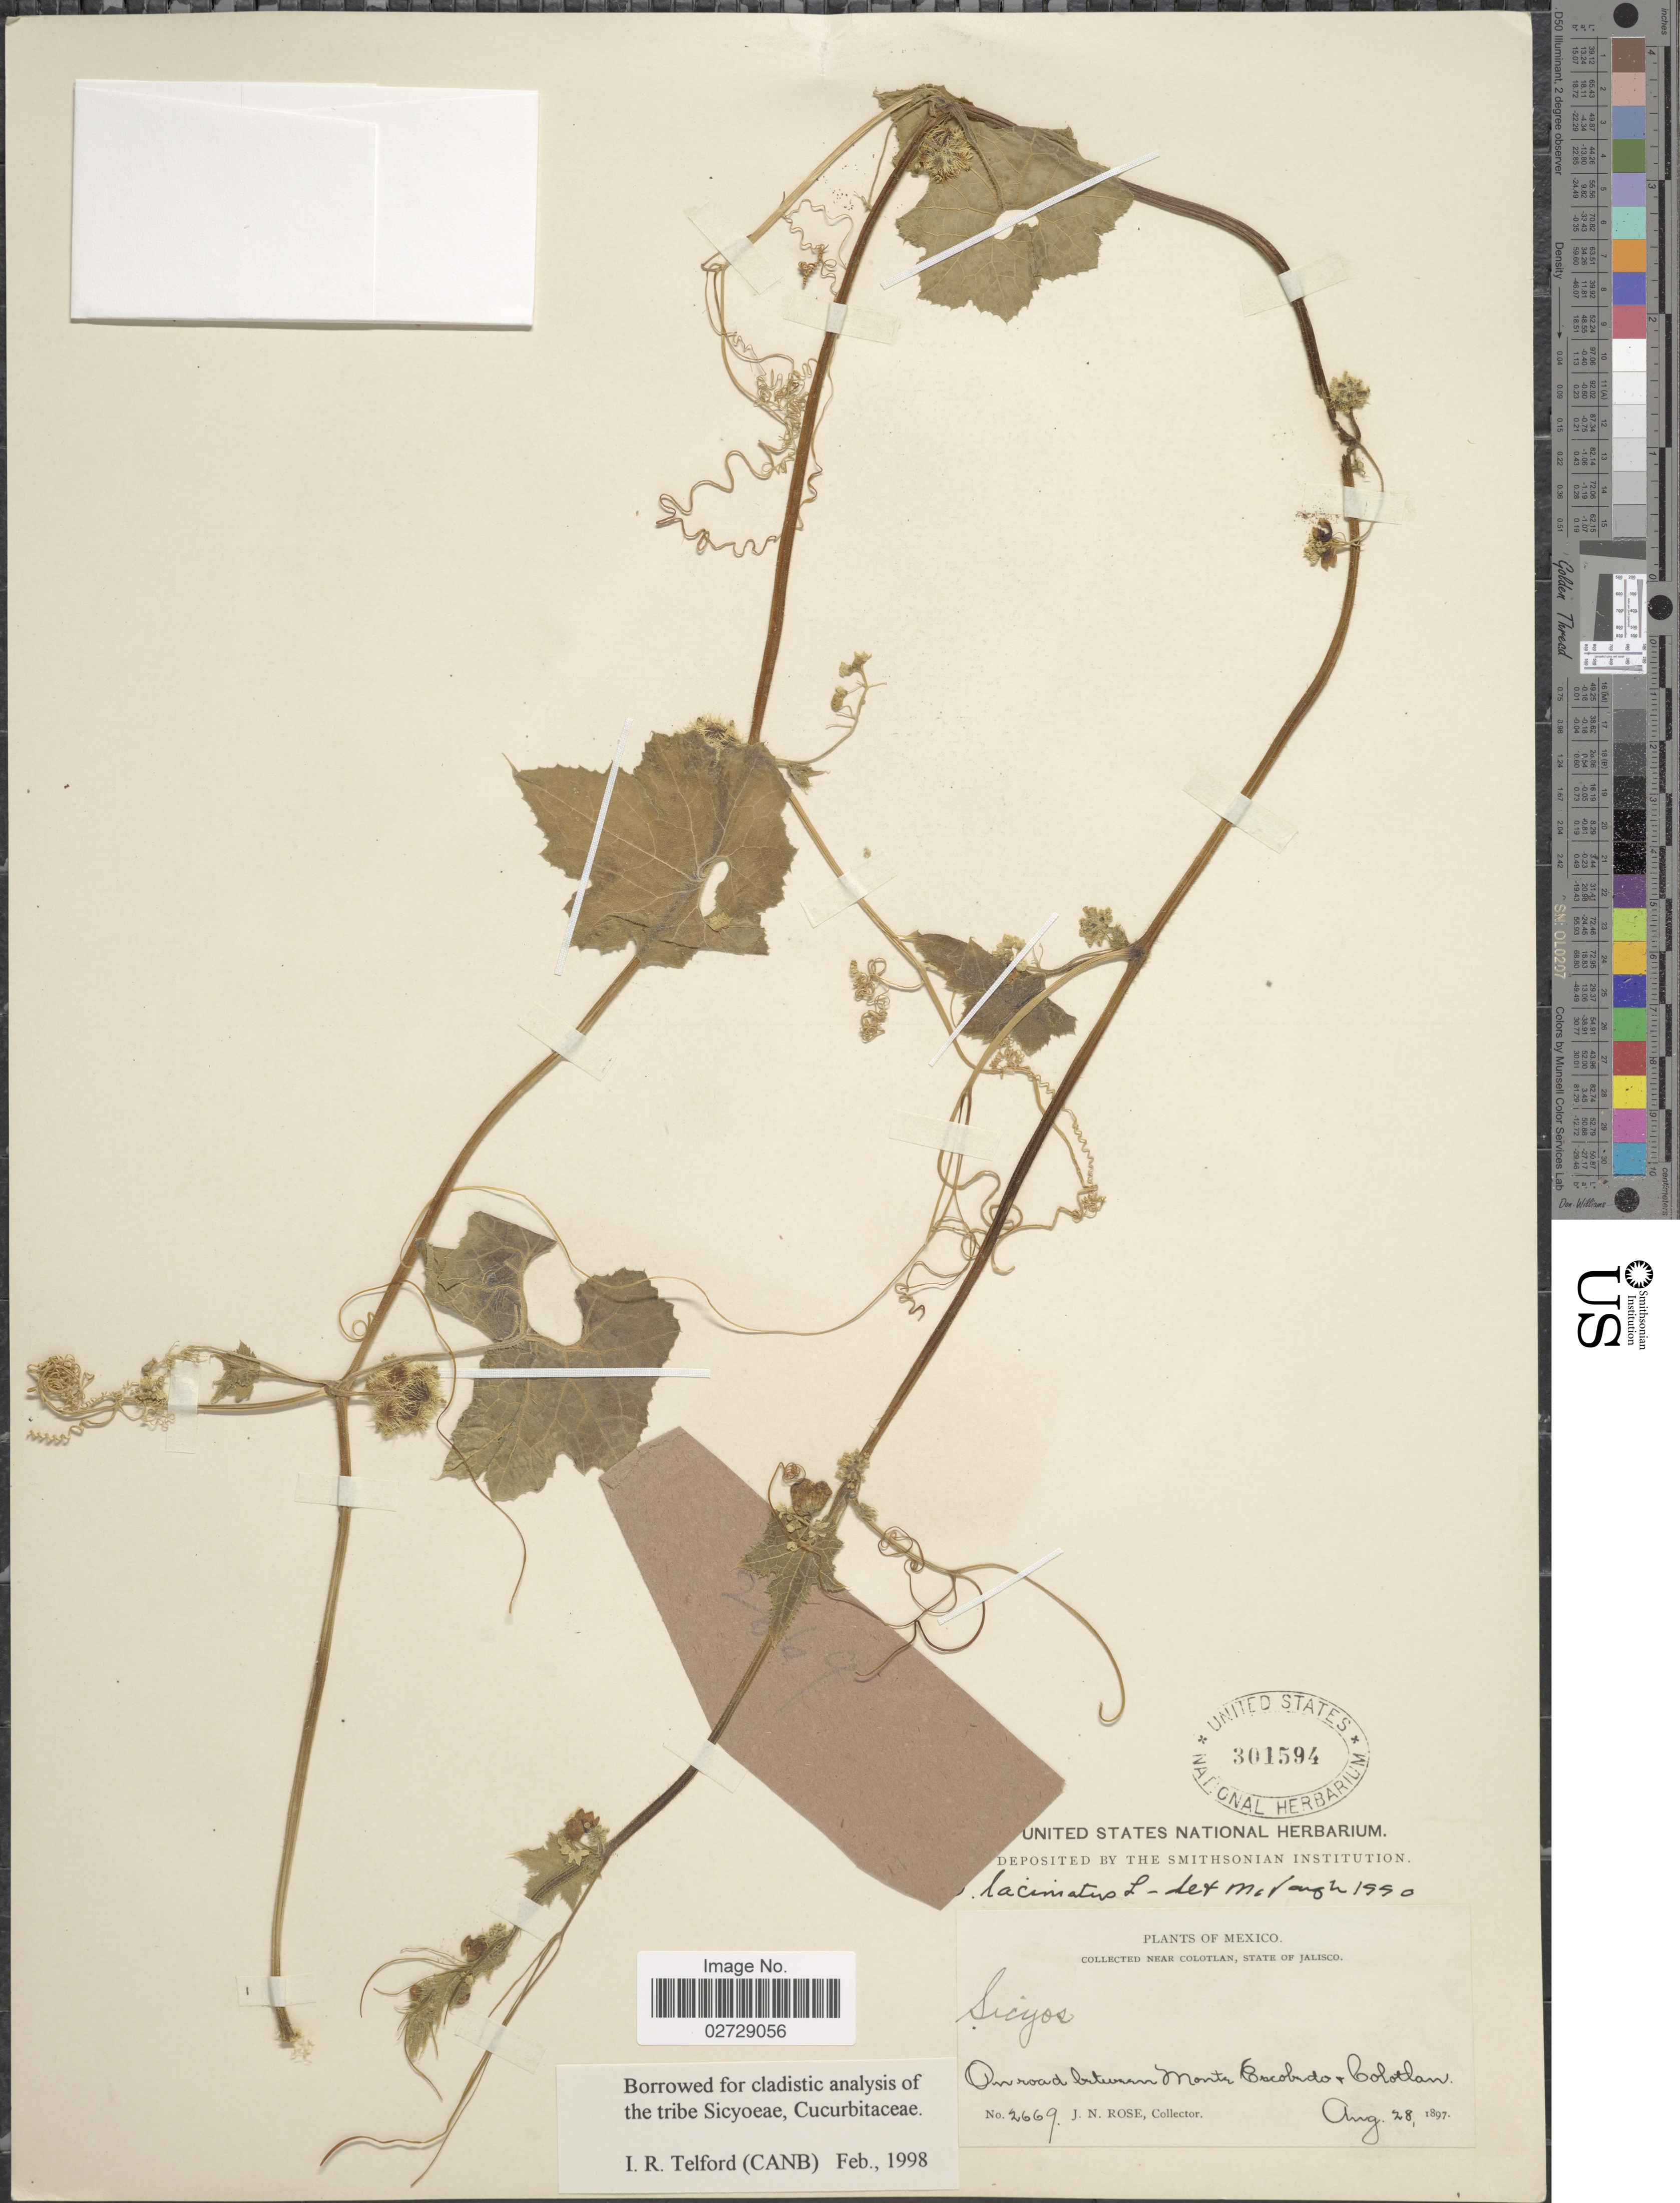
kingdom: Plantae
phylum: Tracheophyta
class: Magnoliopsida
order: Cucurbitales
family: Cucurbitaceae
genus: Sicyos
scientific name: Sicyos laciniatus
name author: L.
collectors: J. N. Rose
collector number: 2669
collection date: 1897-08-28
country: Mexico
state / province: Jalisco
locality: Near Colotlan, On the road between Monte Escobedo + Colotlan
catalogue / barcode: US 301594